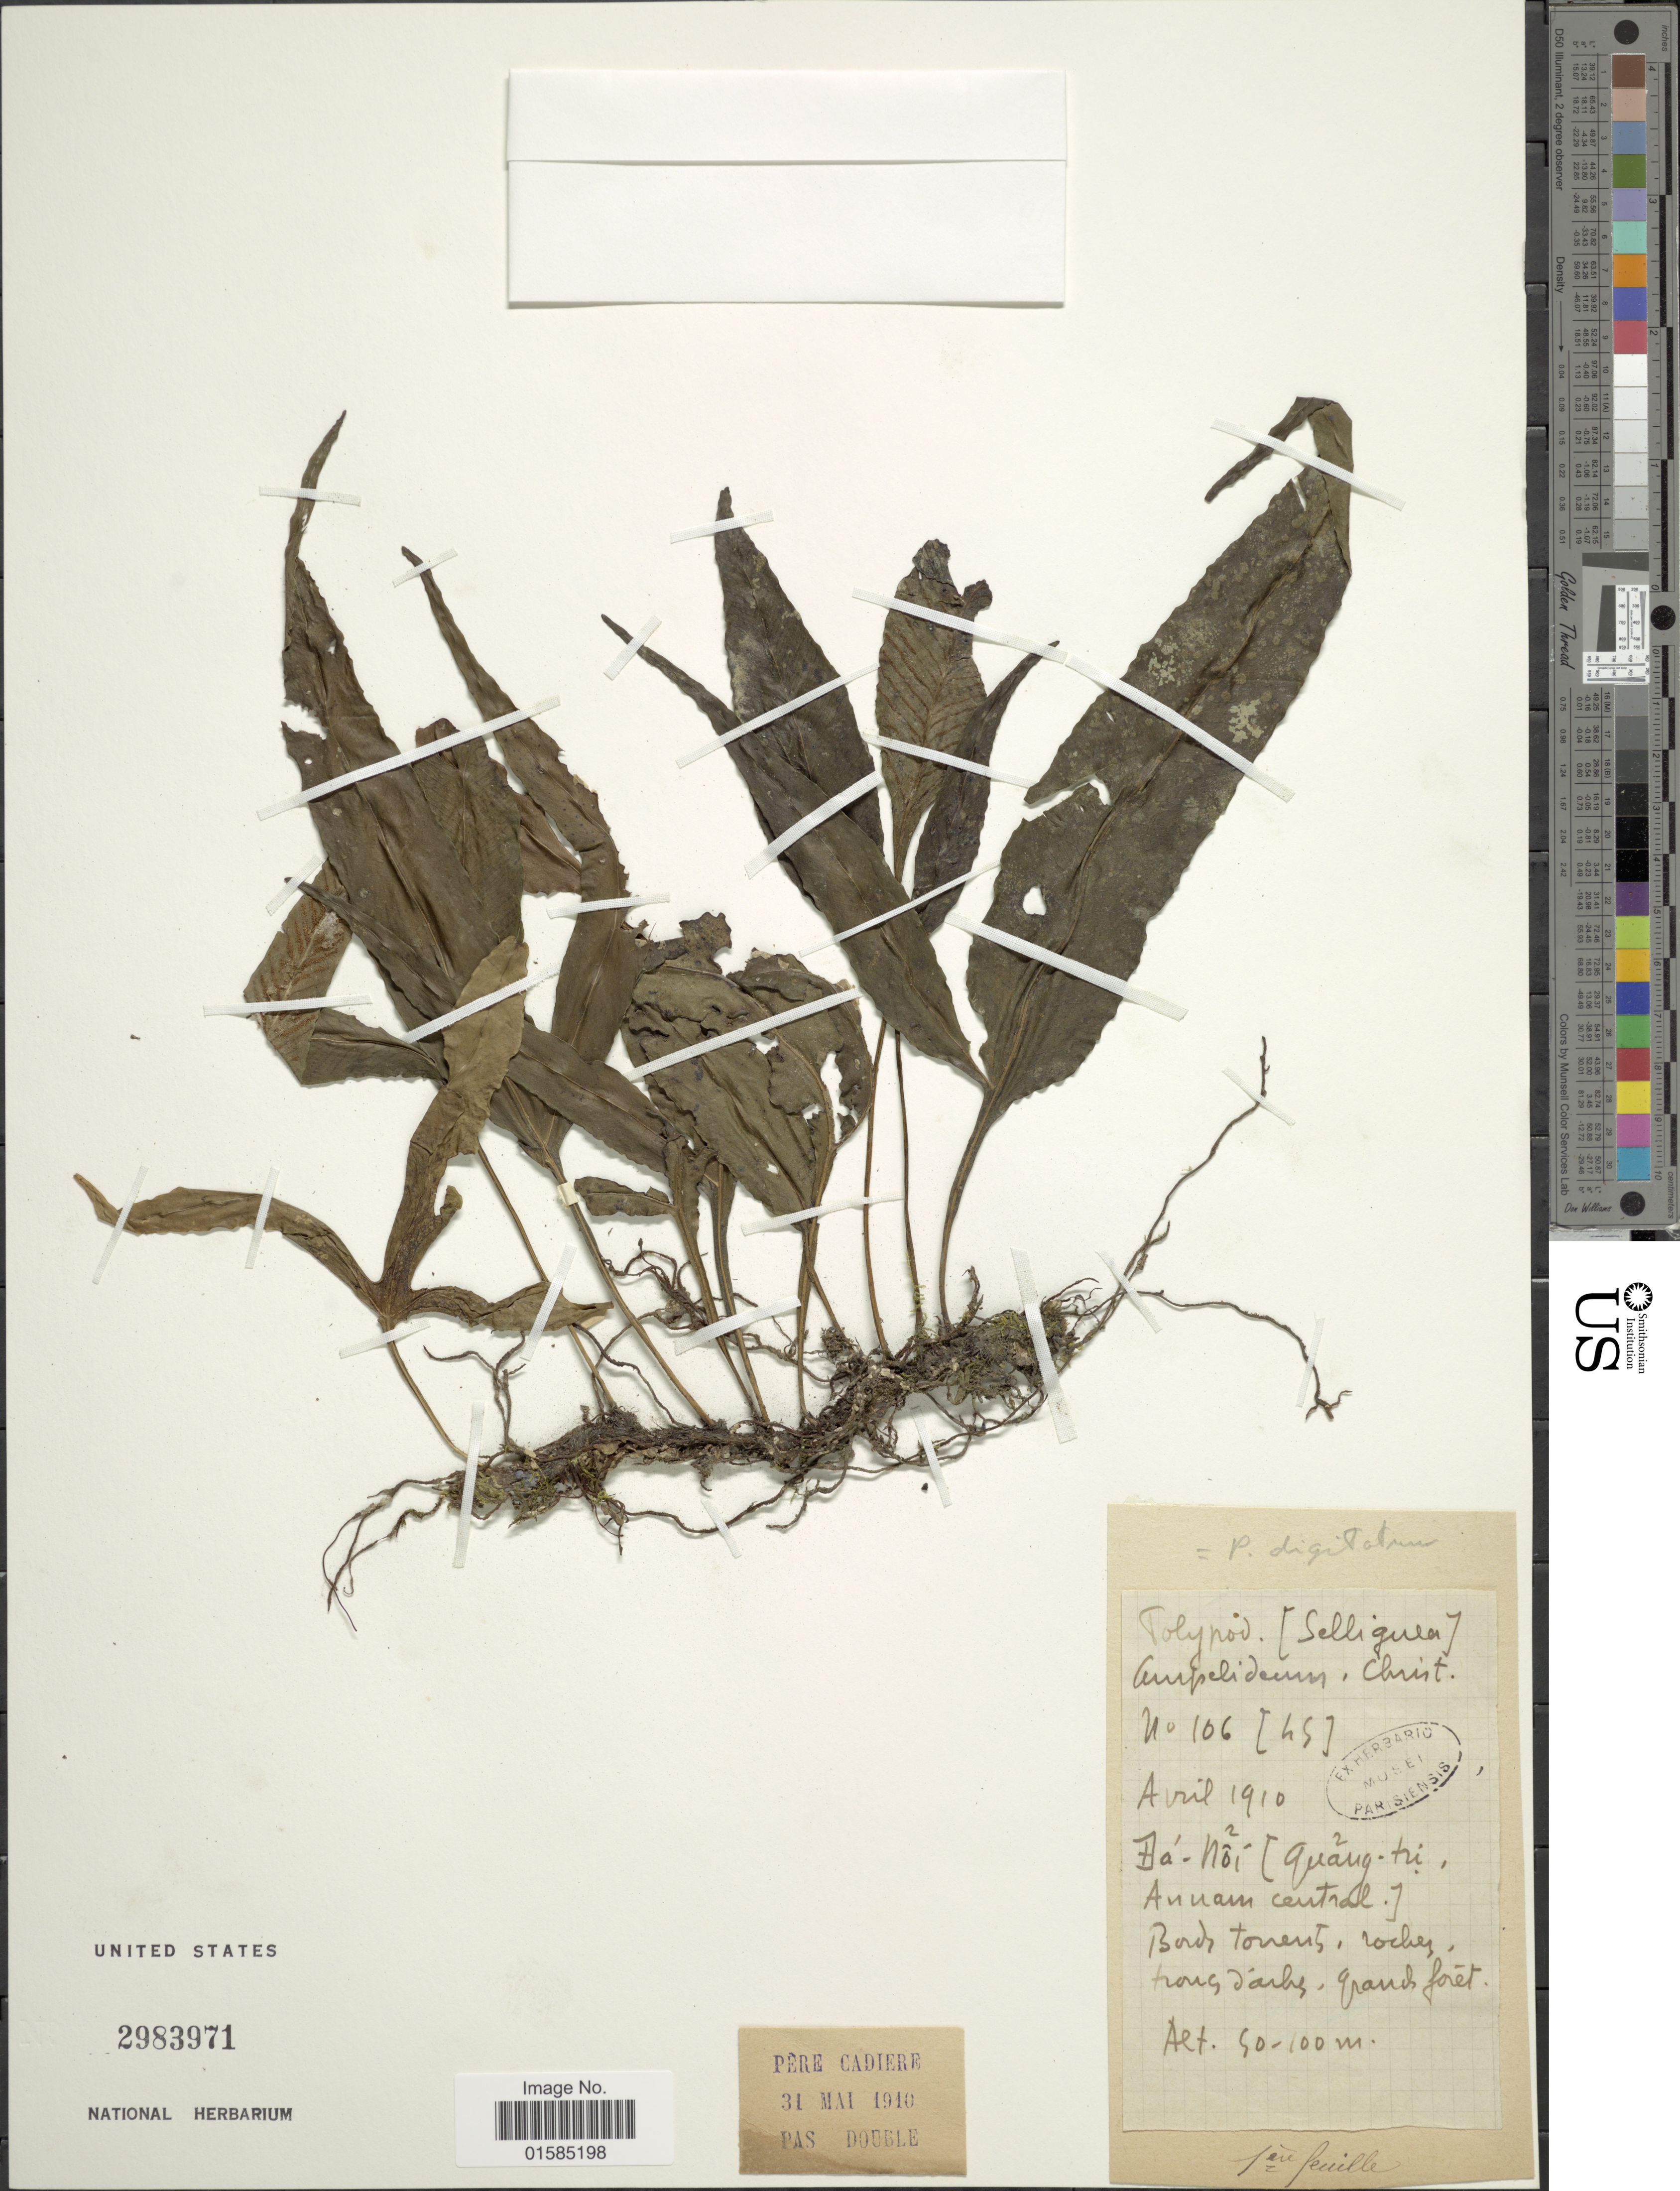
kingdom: Plantae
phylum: Tracheophyta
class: Polypodiopsida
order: Polypodiales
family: Polypodiaceae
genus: Leptochilus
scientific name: Leptochilus digitatus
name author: (Baker) Noot.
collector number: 106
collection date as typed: April 1910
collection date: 1910-04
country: Vietnam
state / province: Quang Tri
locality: Ba-Noi (Quang-ti, Annam Central) [interpreted]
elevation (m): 50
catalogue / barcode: US 2983971